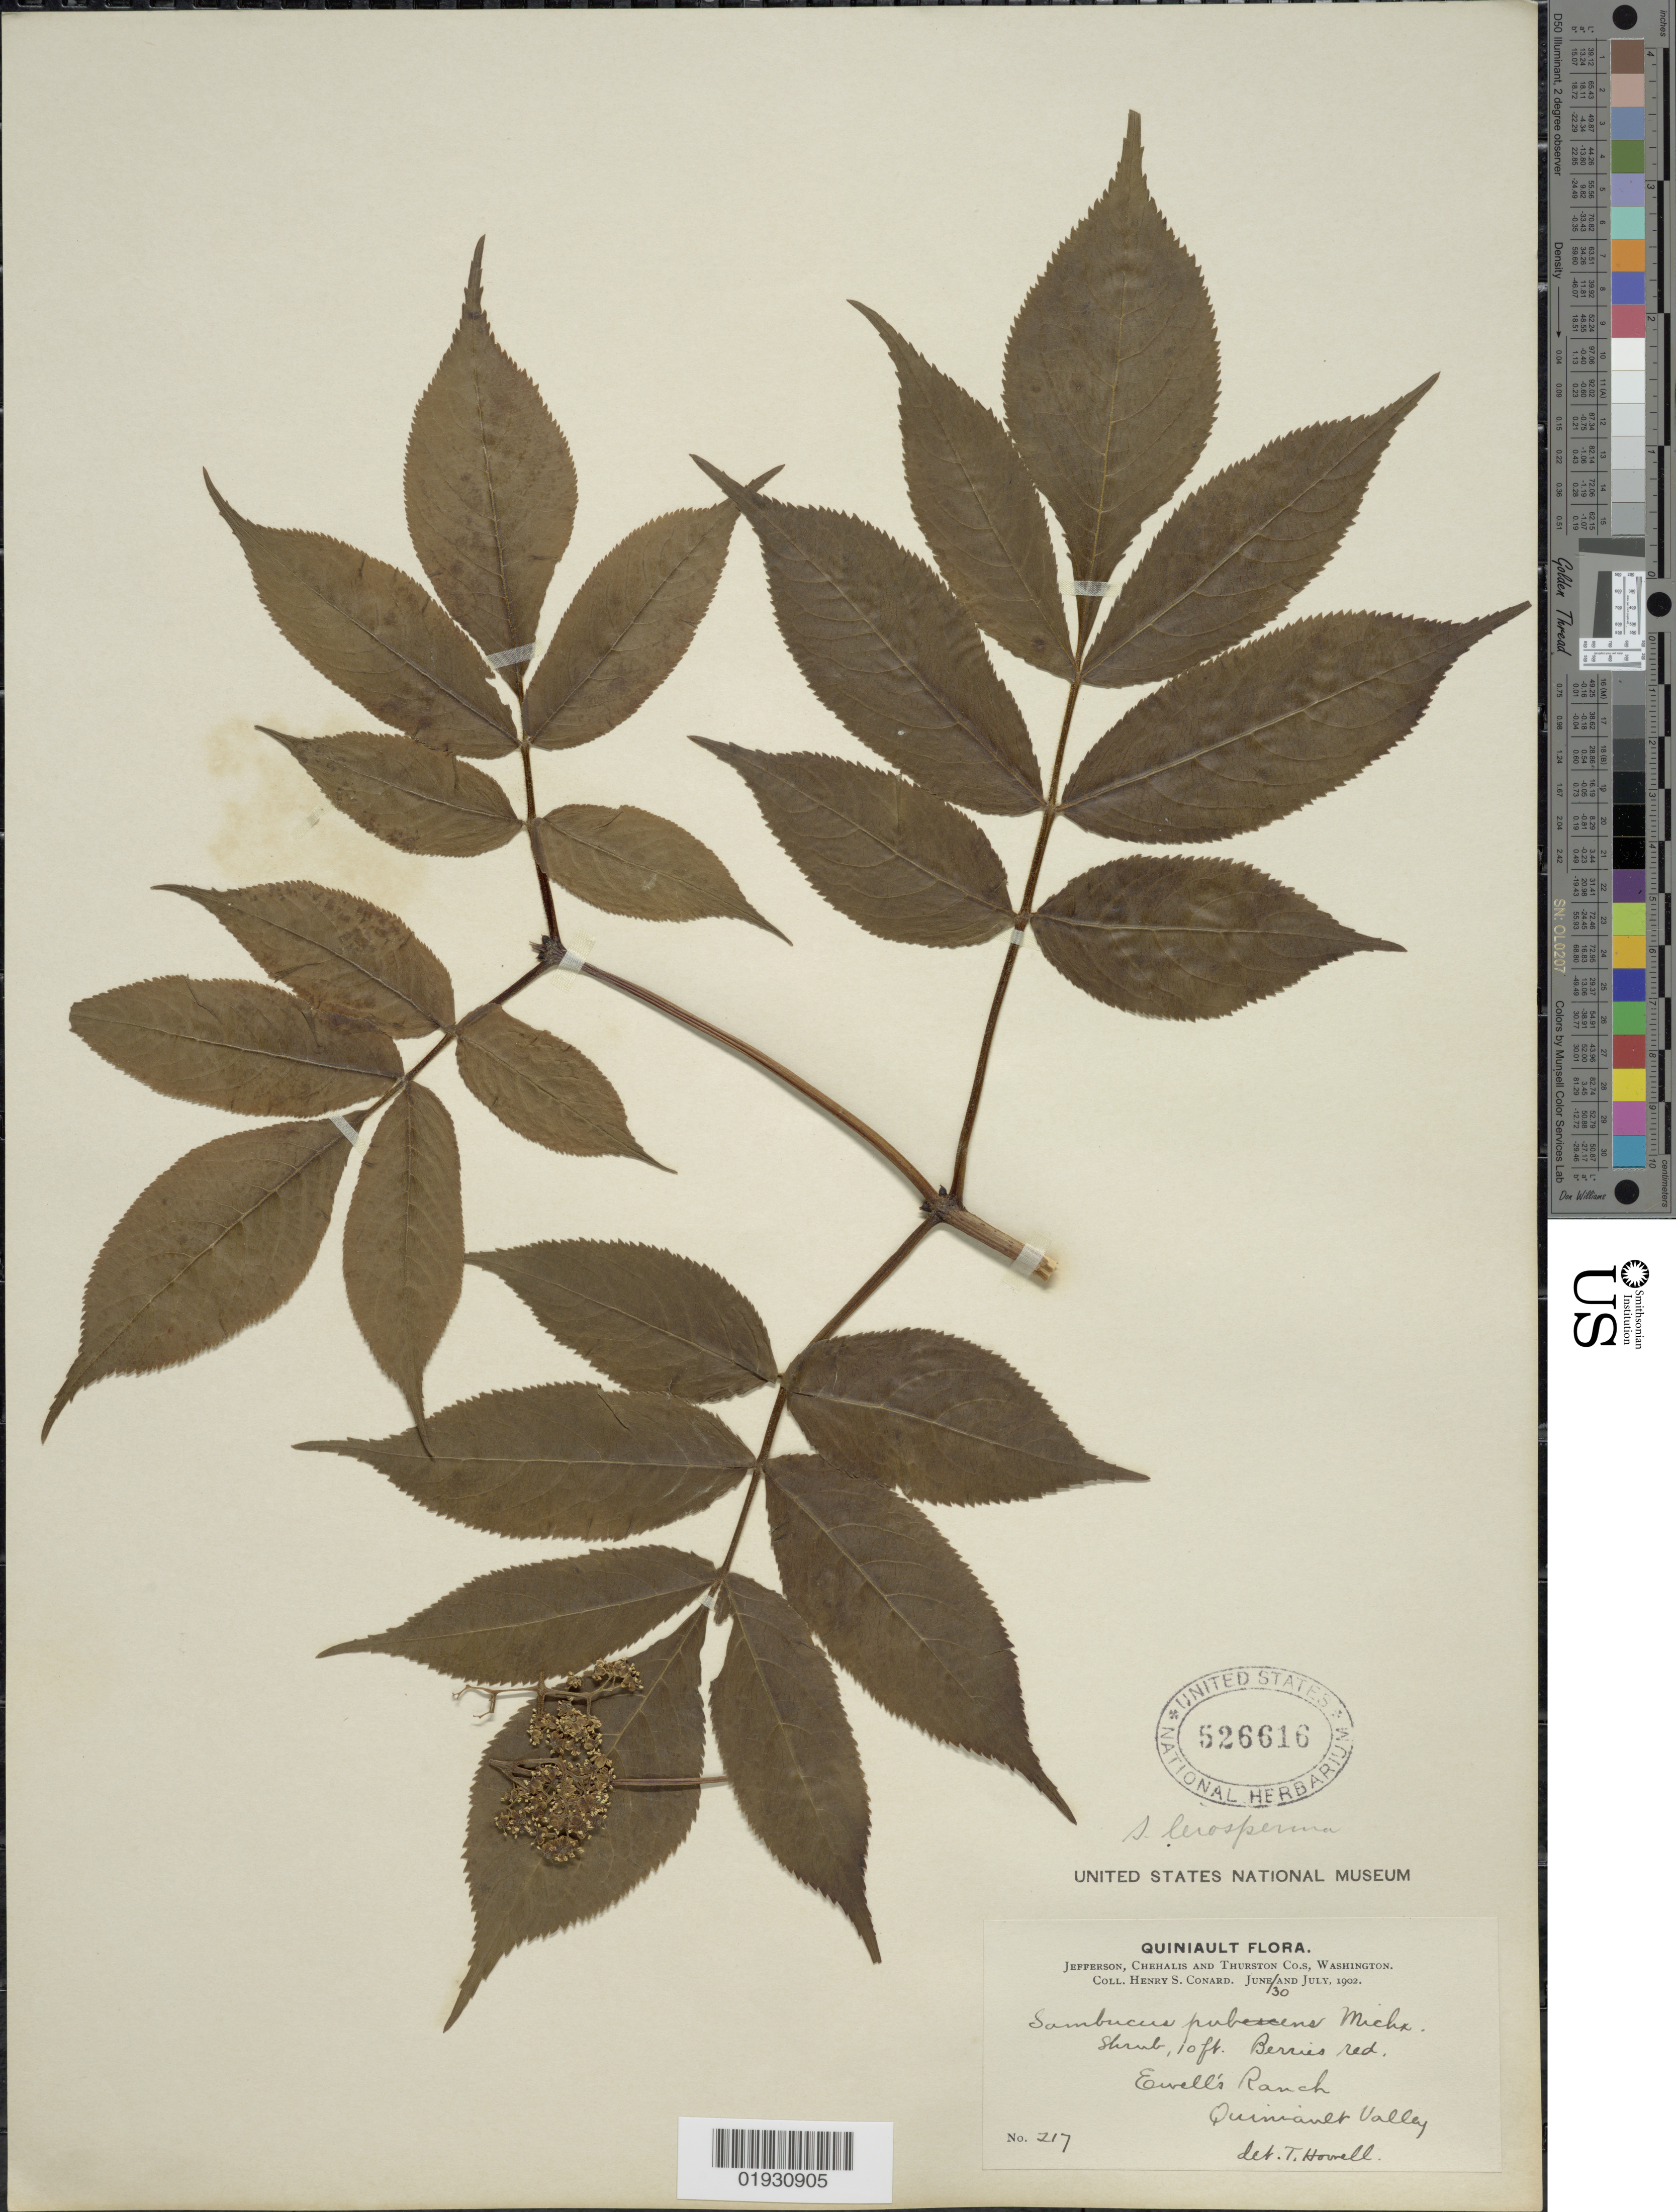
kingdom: Plantae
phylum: Tracheophyta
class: Magnoliopsida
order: Dipsacales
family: Viburnaceae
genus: Sambucus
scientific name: Sambucus leiosperma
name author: Leiberg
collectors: H. S. Conard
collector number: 217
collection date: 1902-06-30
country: United States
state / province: Washington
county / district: Thurston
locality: Quiniault. Jefferson, Chehalis and Thurston Co.s. Ewell's Ranch. Quiniault Valley.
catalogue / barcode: US 526616